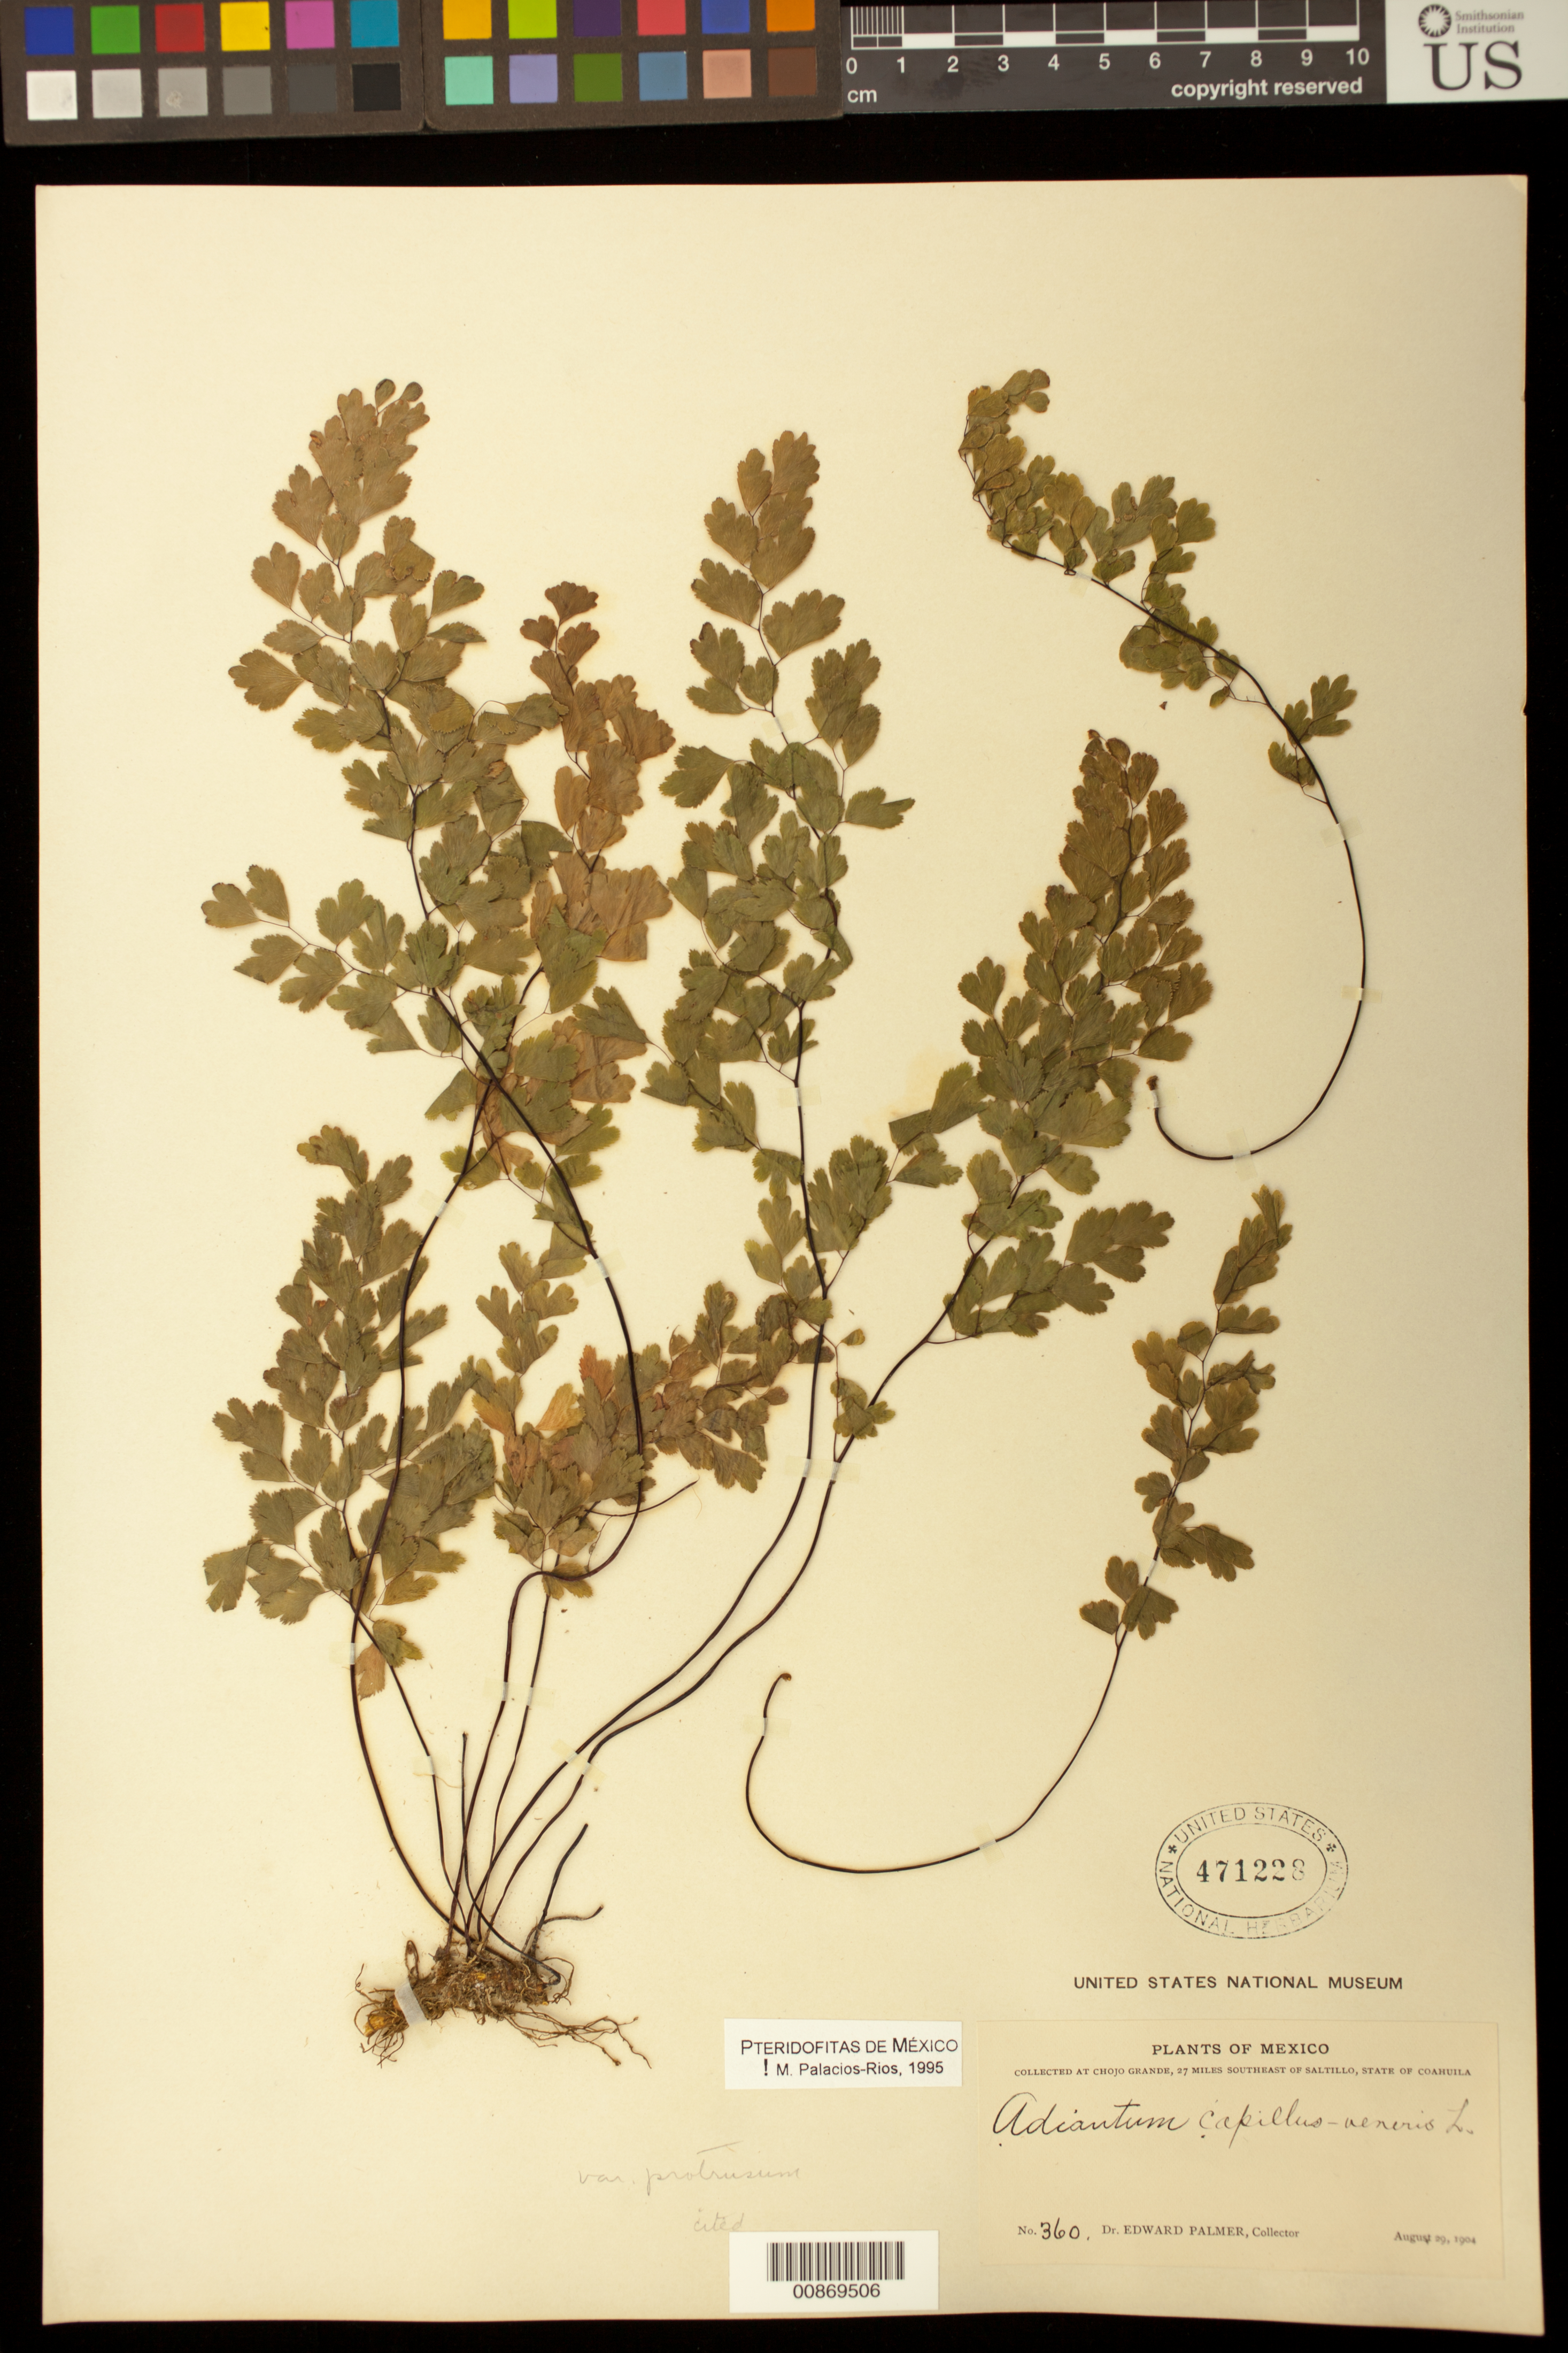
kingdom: Plantae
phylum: Tracheophyta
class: Polypodiopsida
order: Polypodiales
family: Pteridaceae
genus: Adiantum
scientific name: Adiantum capillus-veneris var. protrusum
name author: Fernald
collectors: E. Palmer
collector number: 360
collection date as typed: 29 Aug 1904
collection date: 1904-08-29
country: Mexico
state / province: Coahuila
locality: Chojo Grande, 27 miles southeast of Saltillo, Coahuila.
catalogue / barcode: US 471228